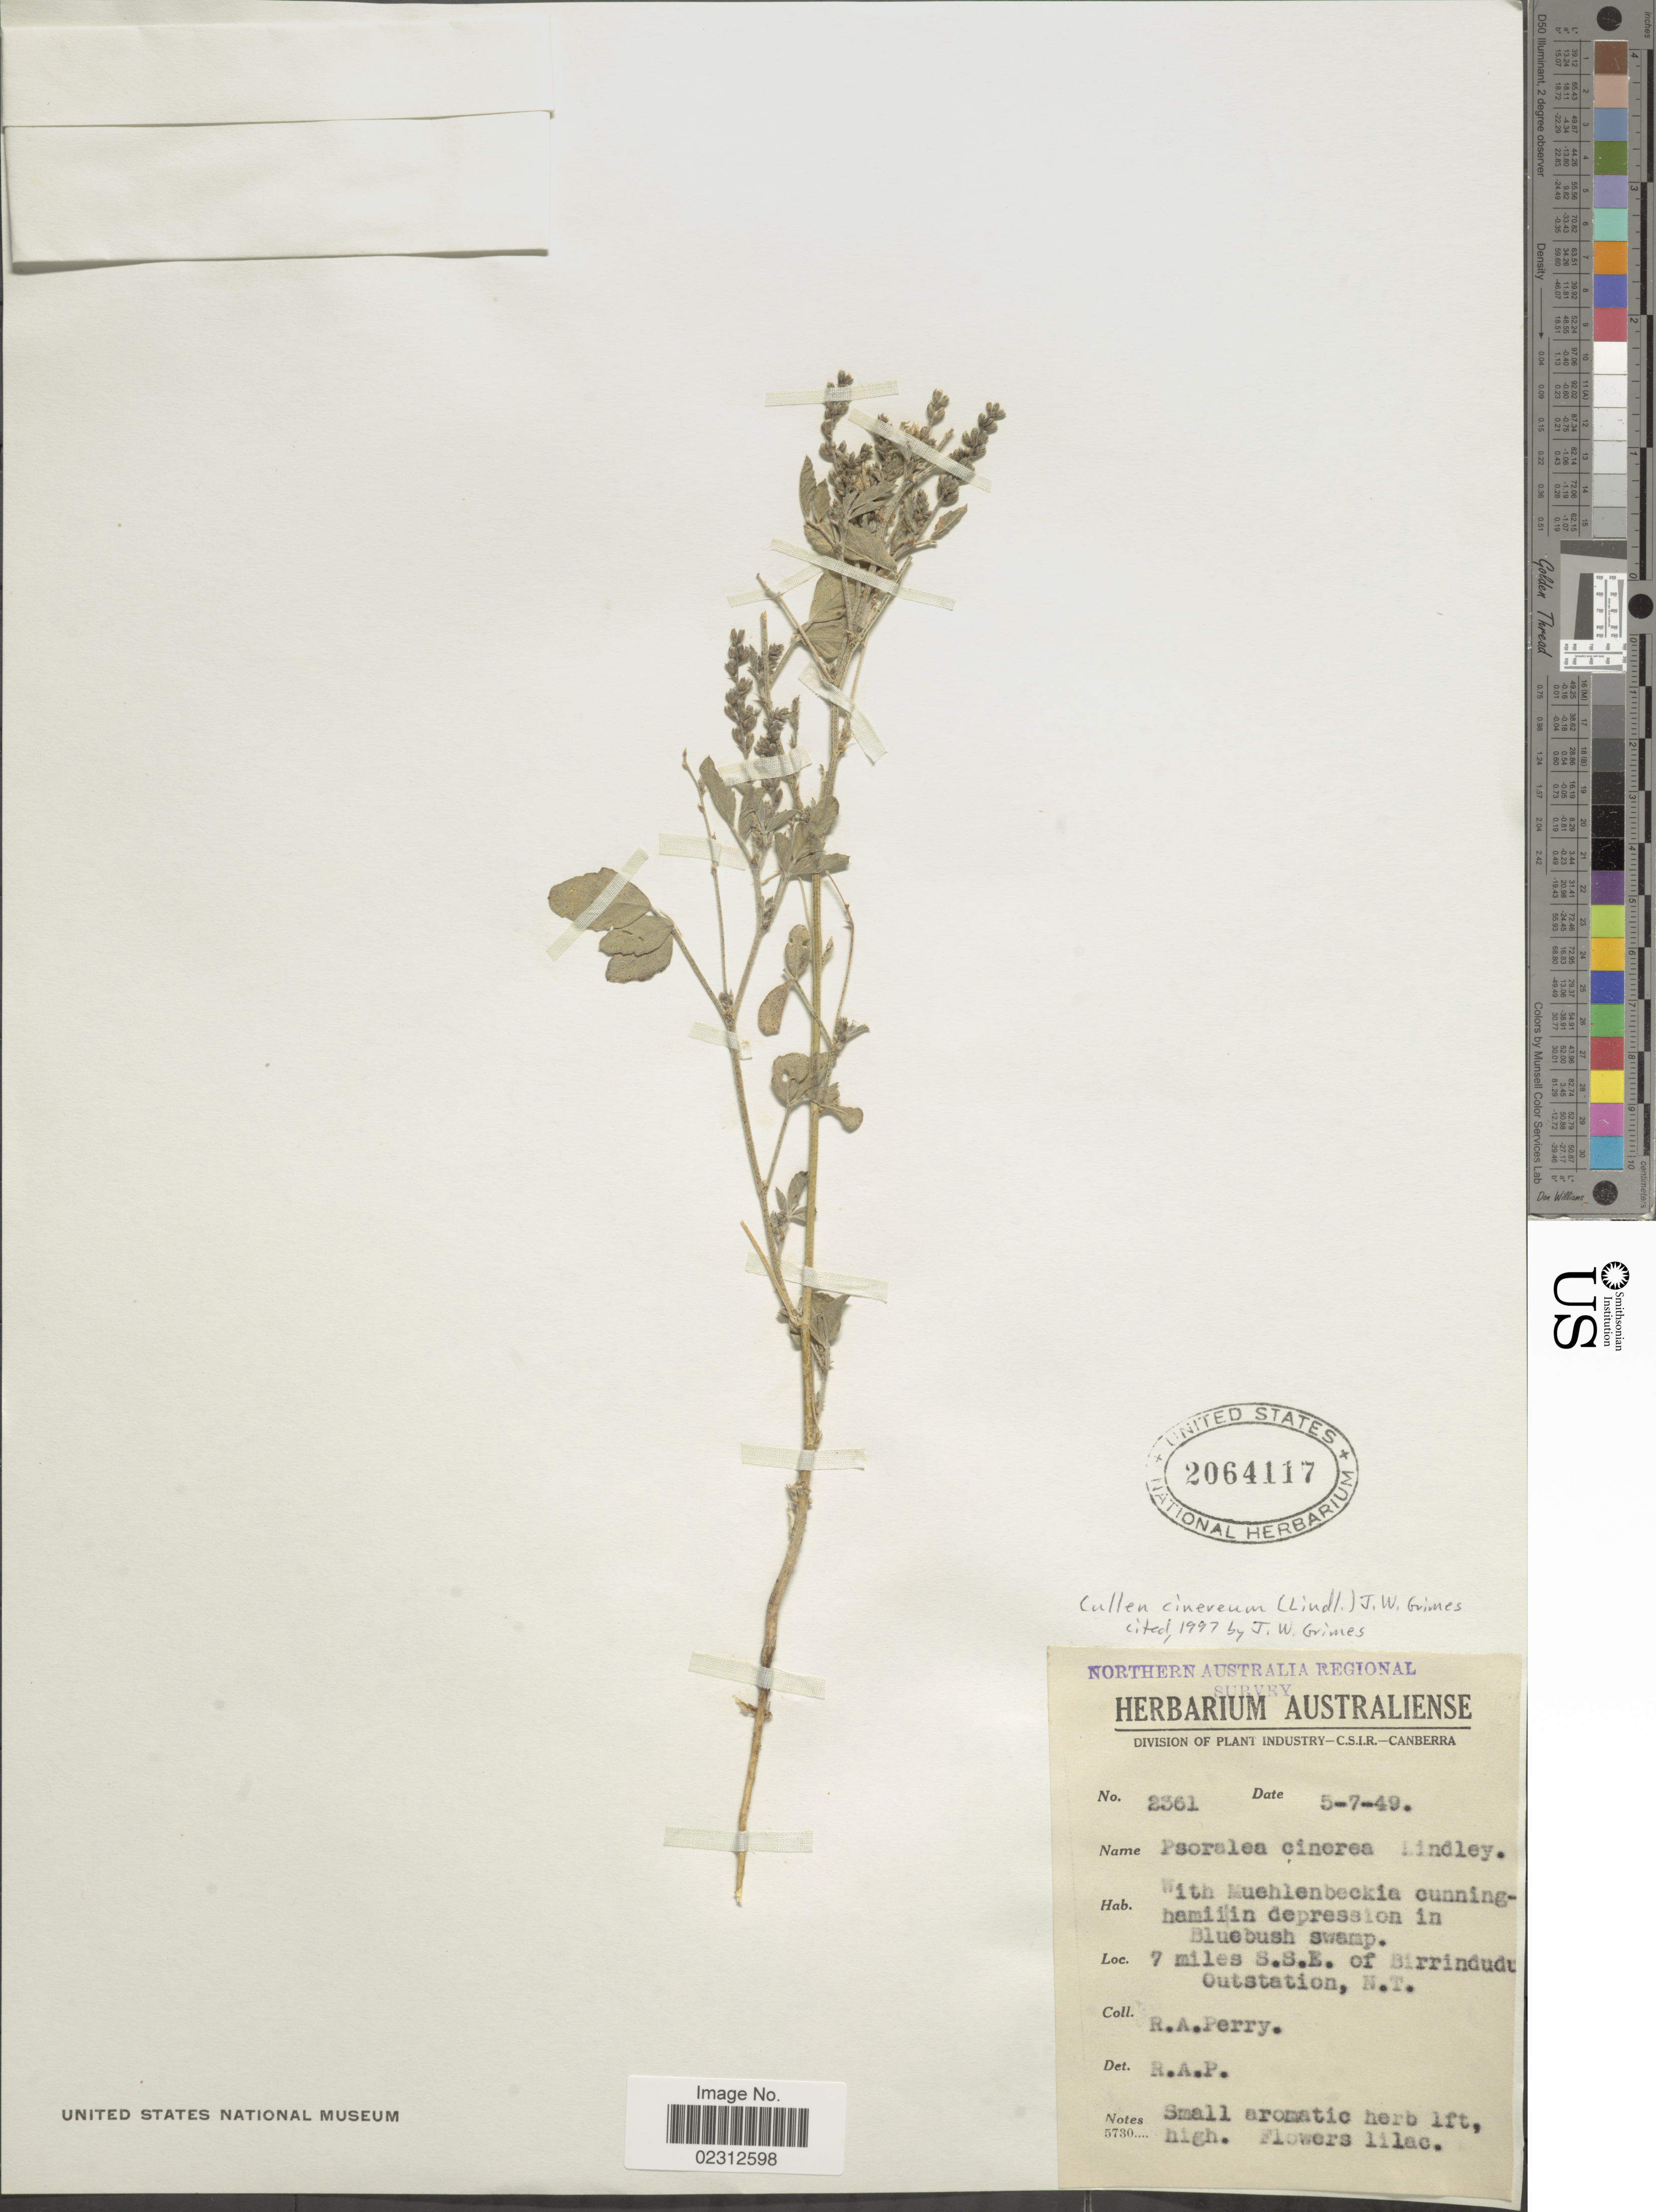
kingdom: Plantae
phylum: Tracheophyta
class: Magnoliopsida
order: Fabales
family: Fabaceae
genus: Cullen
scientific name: Cullen cinereum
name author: (Lindl.) J.W. Grimes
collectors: Perry, R. A.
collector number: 2361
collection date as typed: Transcribed d/m/y: 5/7/49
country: Australia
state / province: Northern Territory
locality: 7 miles S.S.E. of Birrindudu Outstation, N.T.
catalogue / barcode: US 2064117